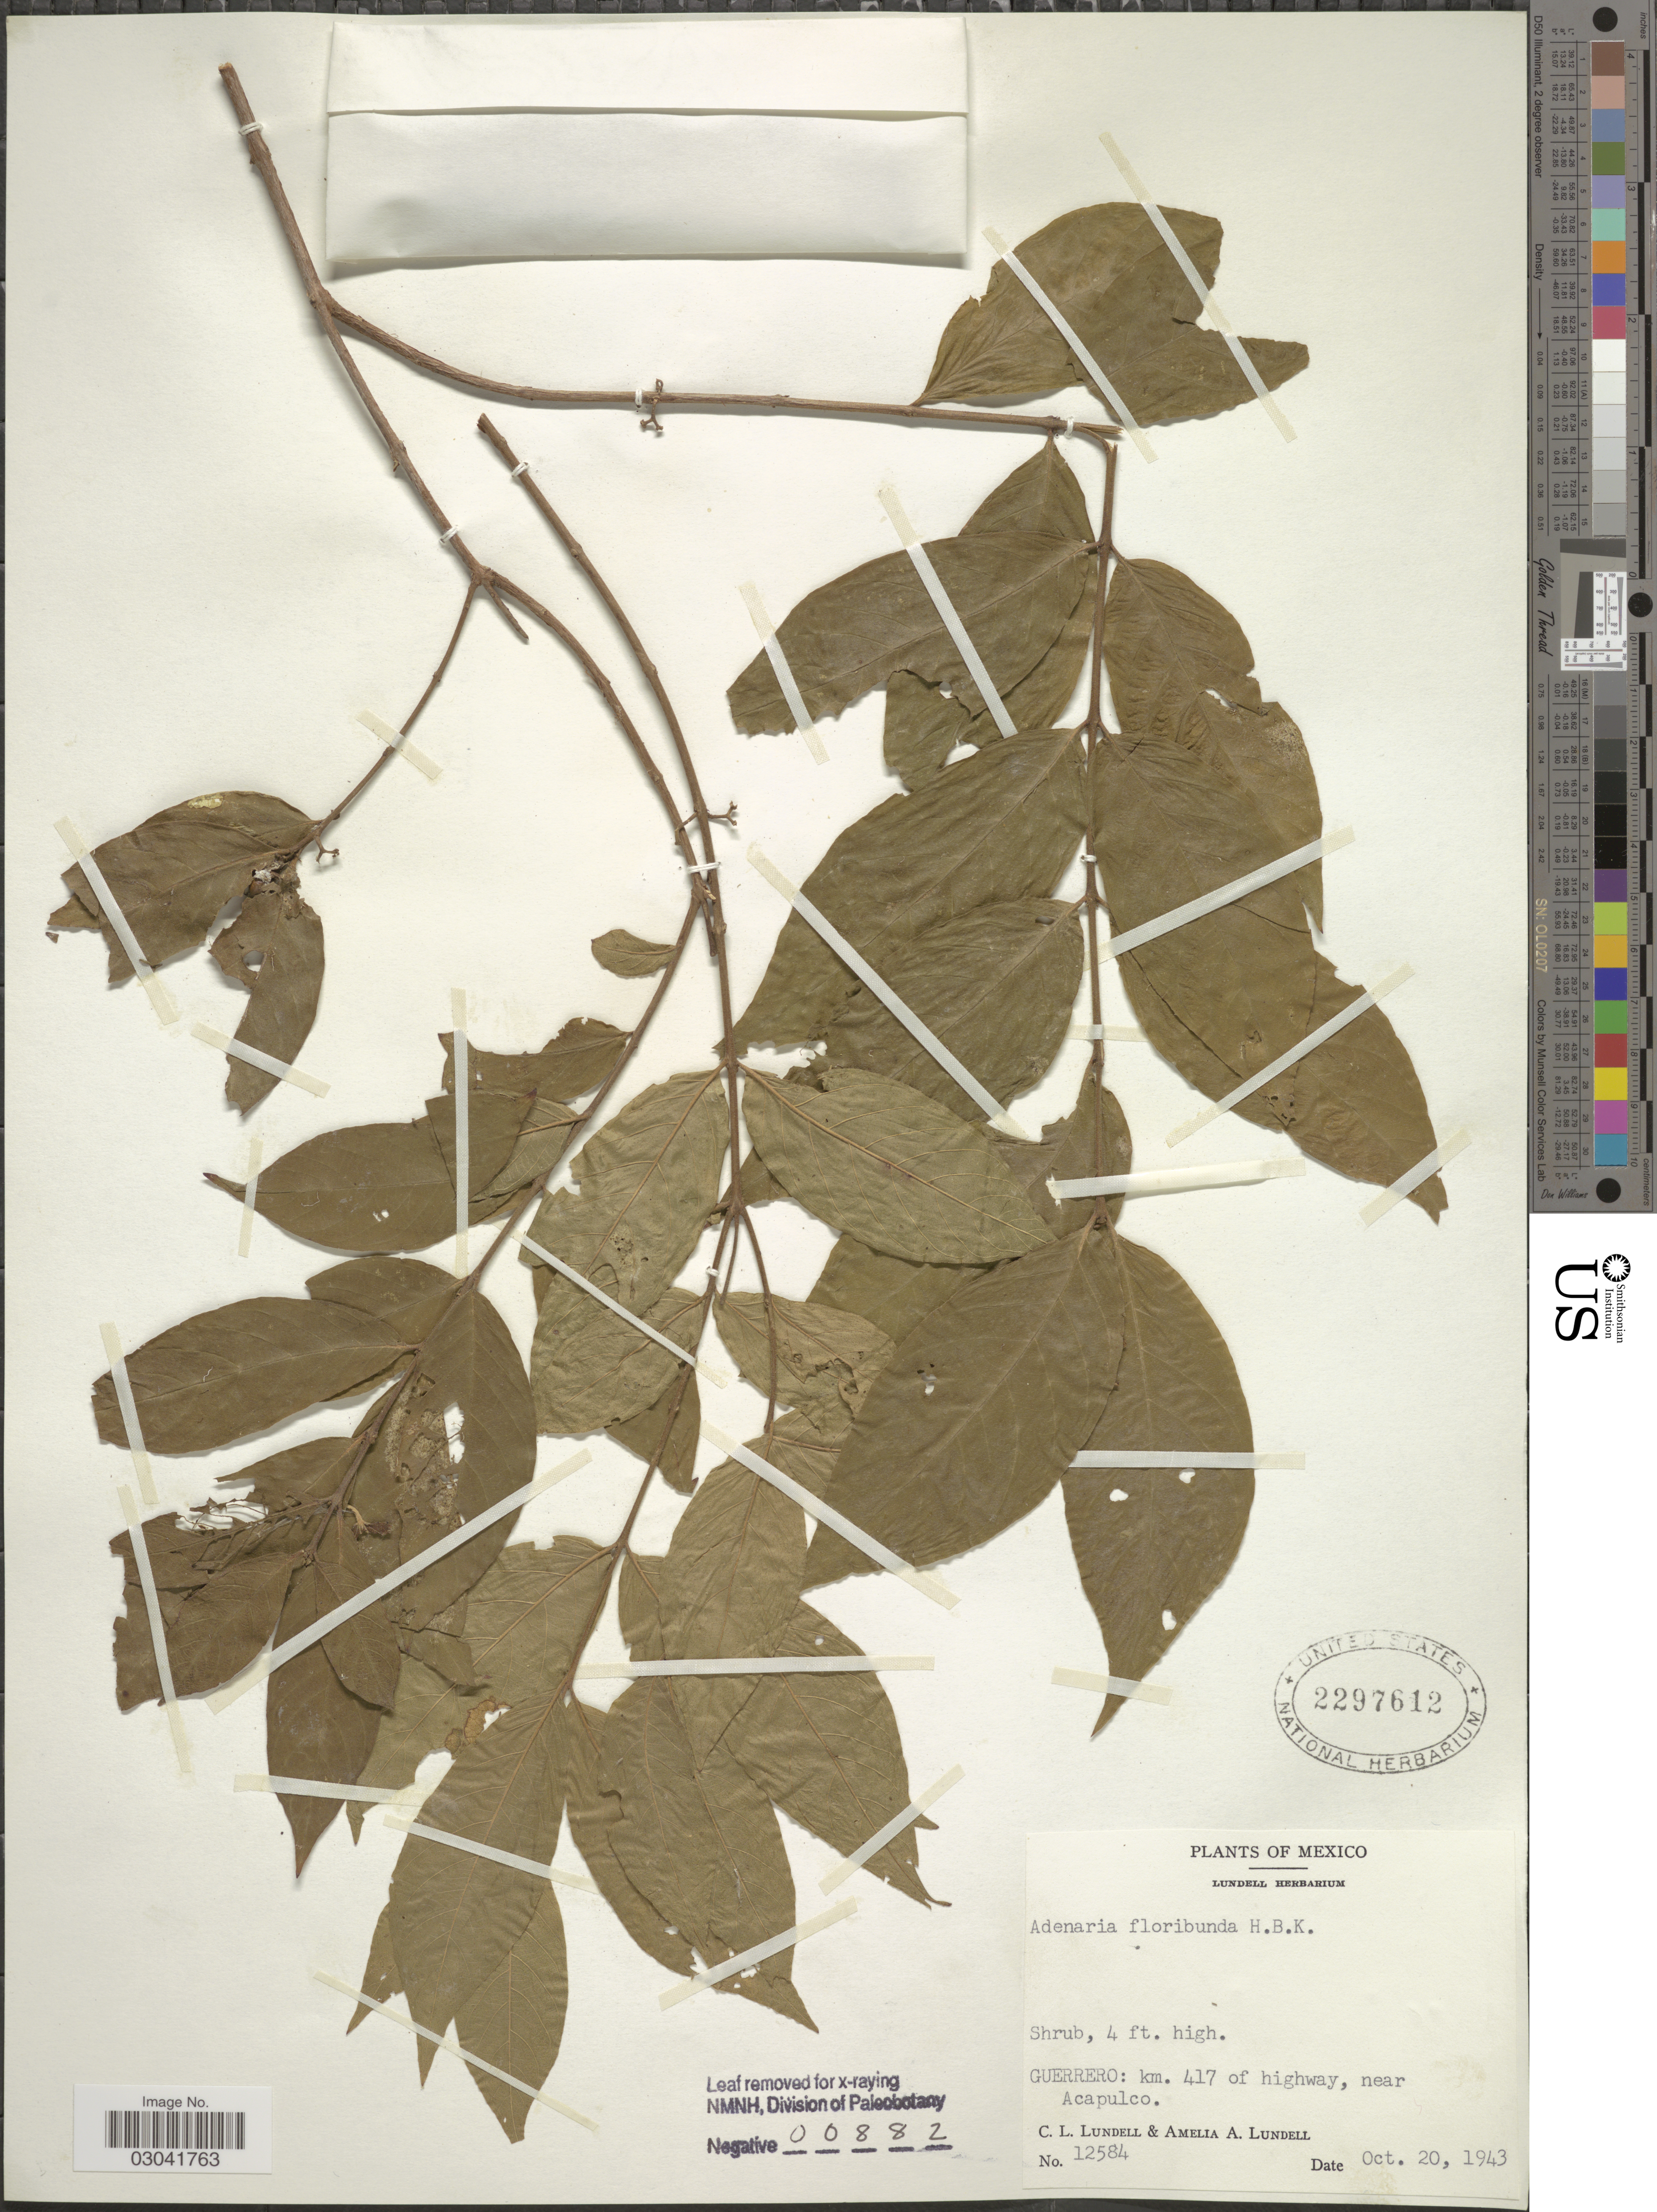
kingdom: Plantae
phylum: Tracheophyta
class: Magnoliopsida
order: Myrtales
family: Lythraceae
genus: Adenaria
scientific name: Adenaria floribunda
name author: Kunth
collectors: C. L. Lundell & A. A. Lundell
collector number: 12584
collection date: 1943-10-20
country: Mexico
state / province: Guerrero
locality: Km. 417 of highway, near Acapulco.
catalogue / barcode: US 2297612